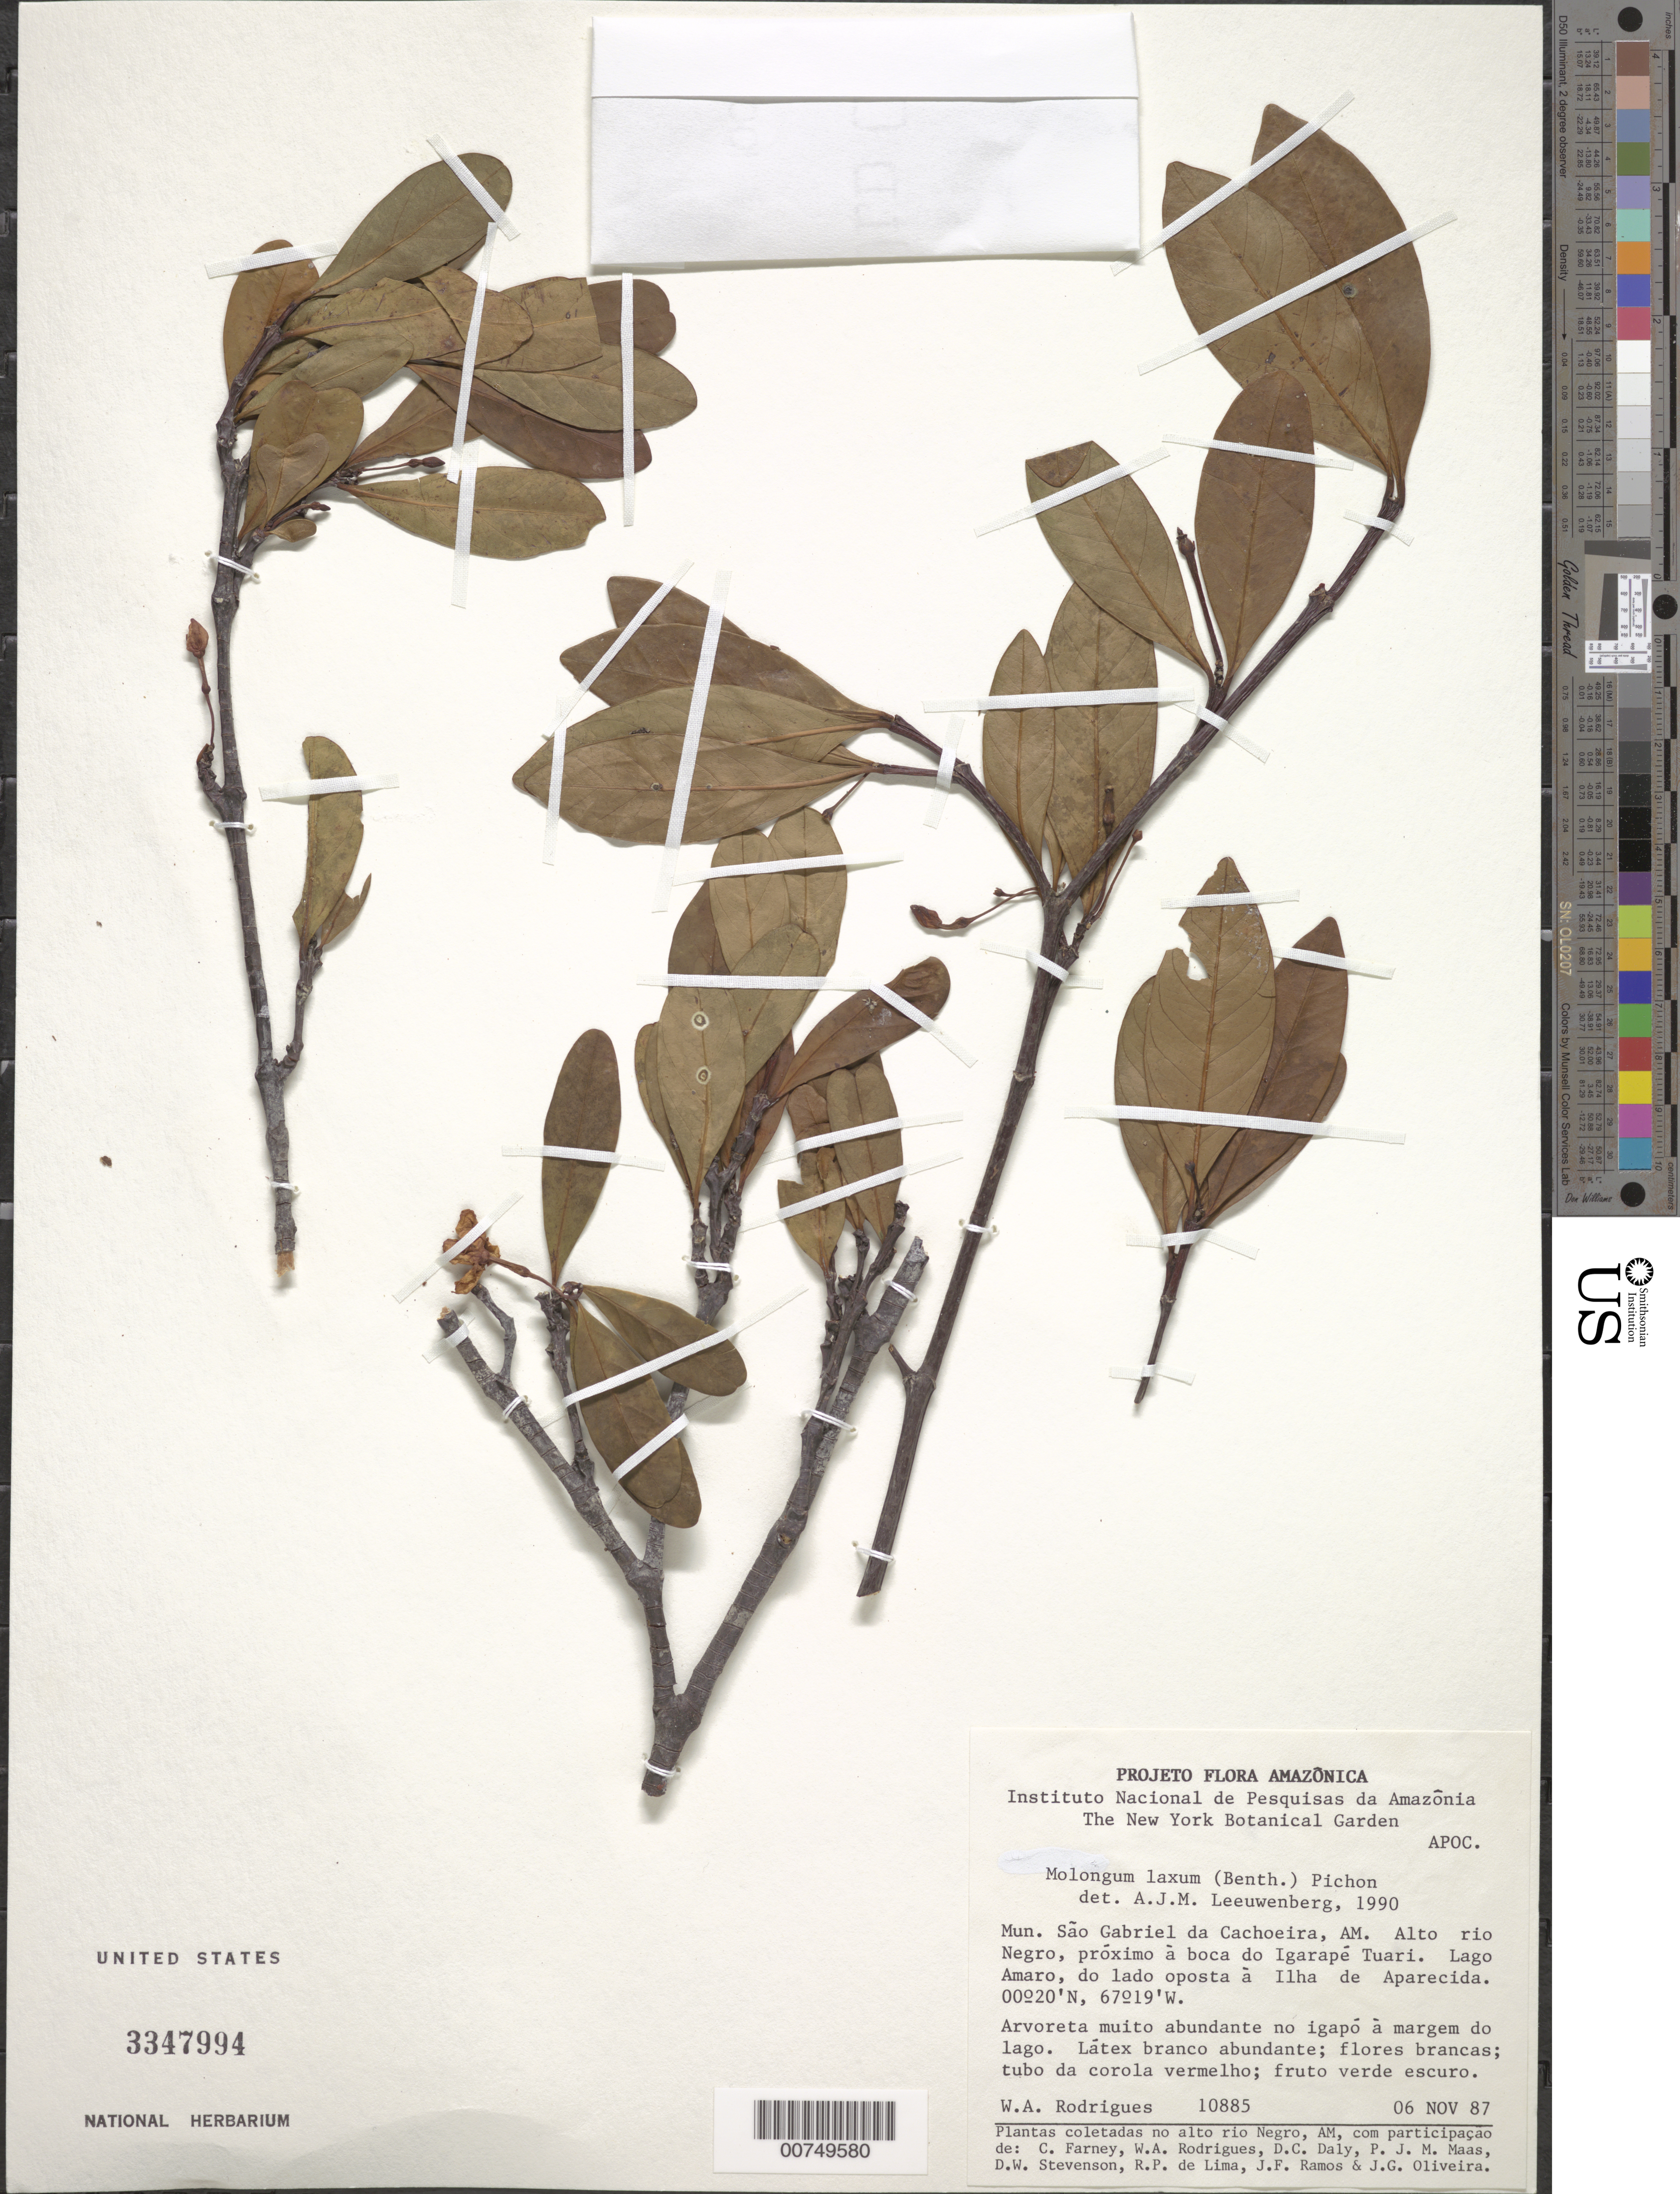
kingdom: Plantae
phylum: Tracheophyta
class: Magnoliopsida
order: Gentianales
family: Apocynaceae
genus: Molongum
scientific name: Molongum laxum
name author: (Benth.) Pichon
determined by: Leeuwenberg, A. J. M.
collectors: W. A. Rodrigues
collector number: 10885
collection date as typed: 6-Nov-87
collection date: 1987-11-06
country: Venezuela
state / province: Amazonas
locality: Alto Río Negro, proximo a boca do Igarape Tuari, Lago Amaro, do lado oposta a Ilha de Aparecida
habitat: Arvoreta muito abundante no igapo a margem do lago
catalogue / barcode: US 3347994